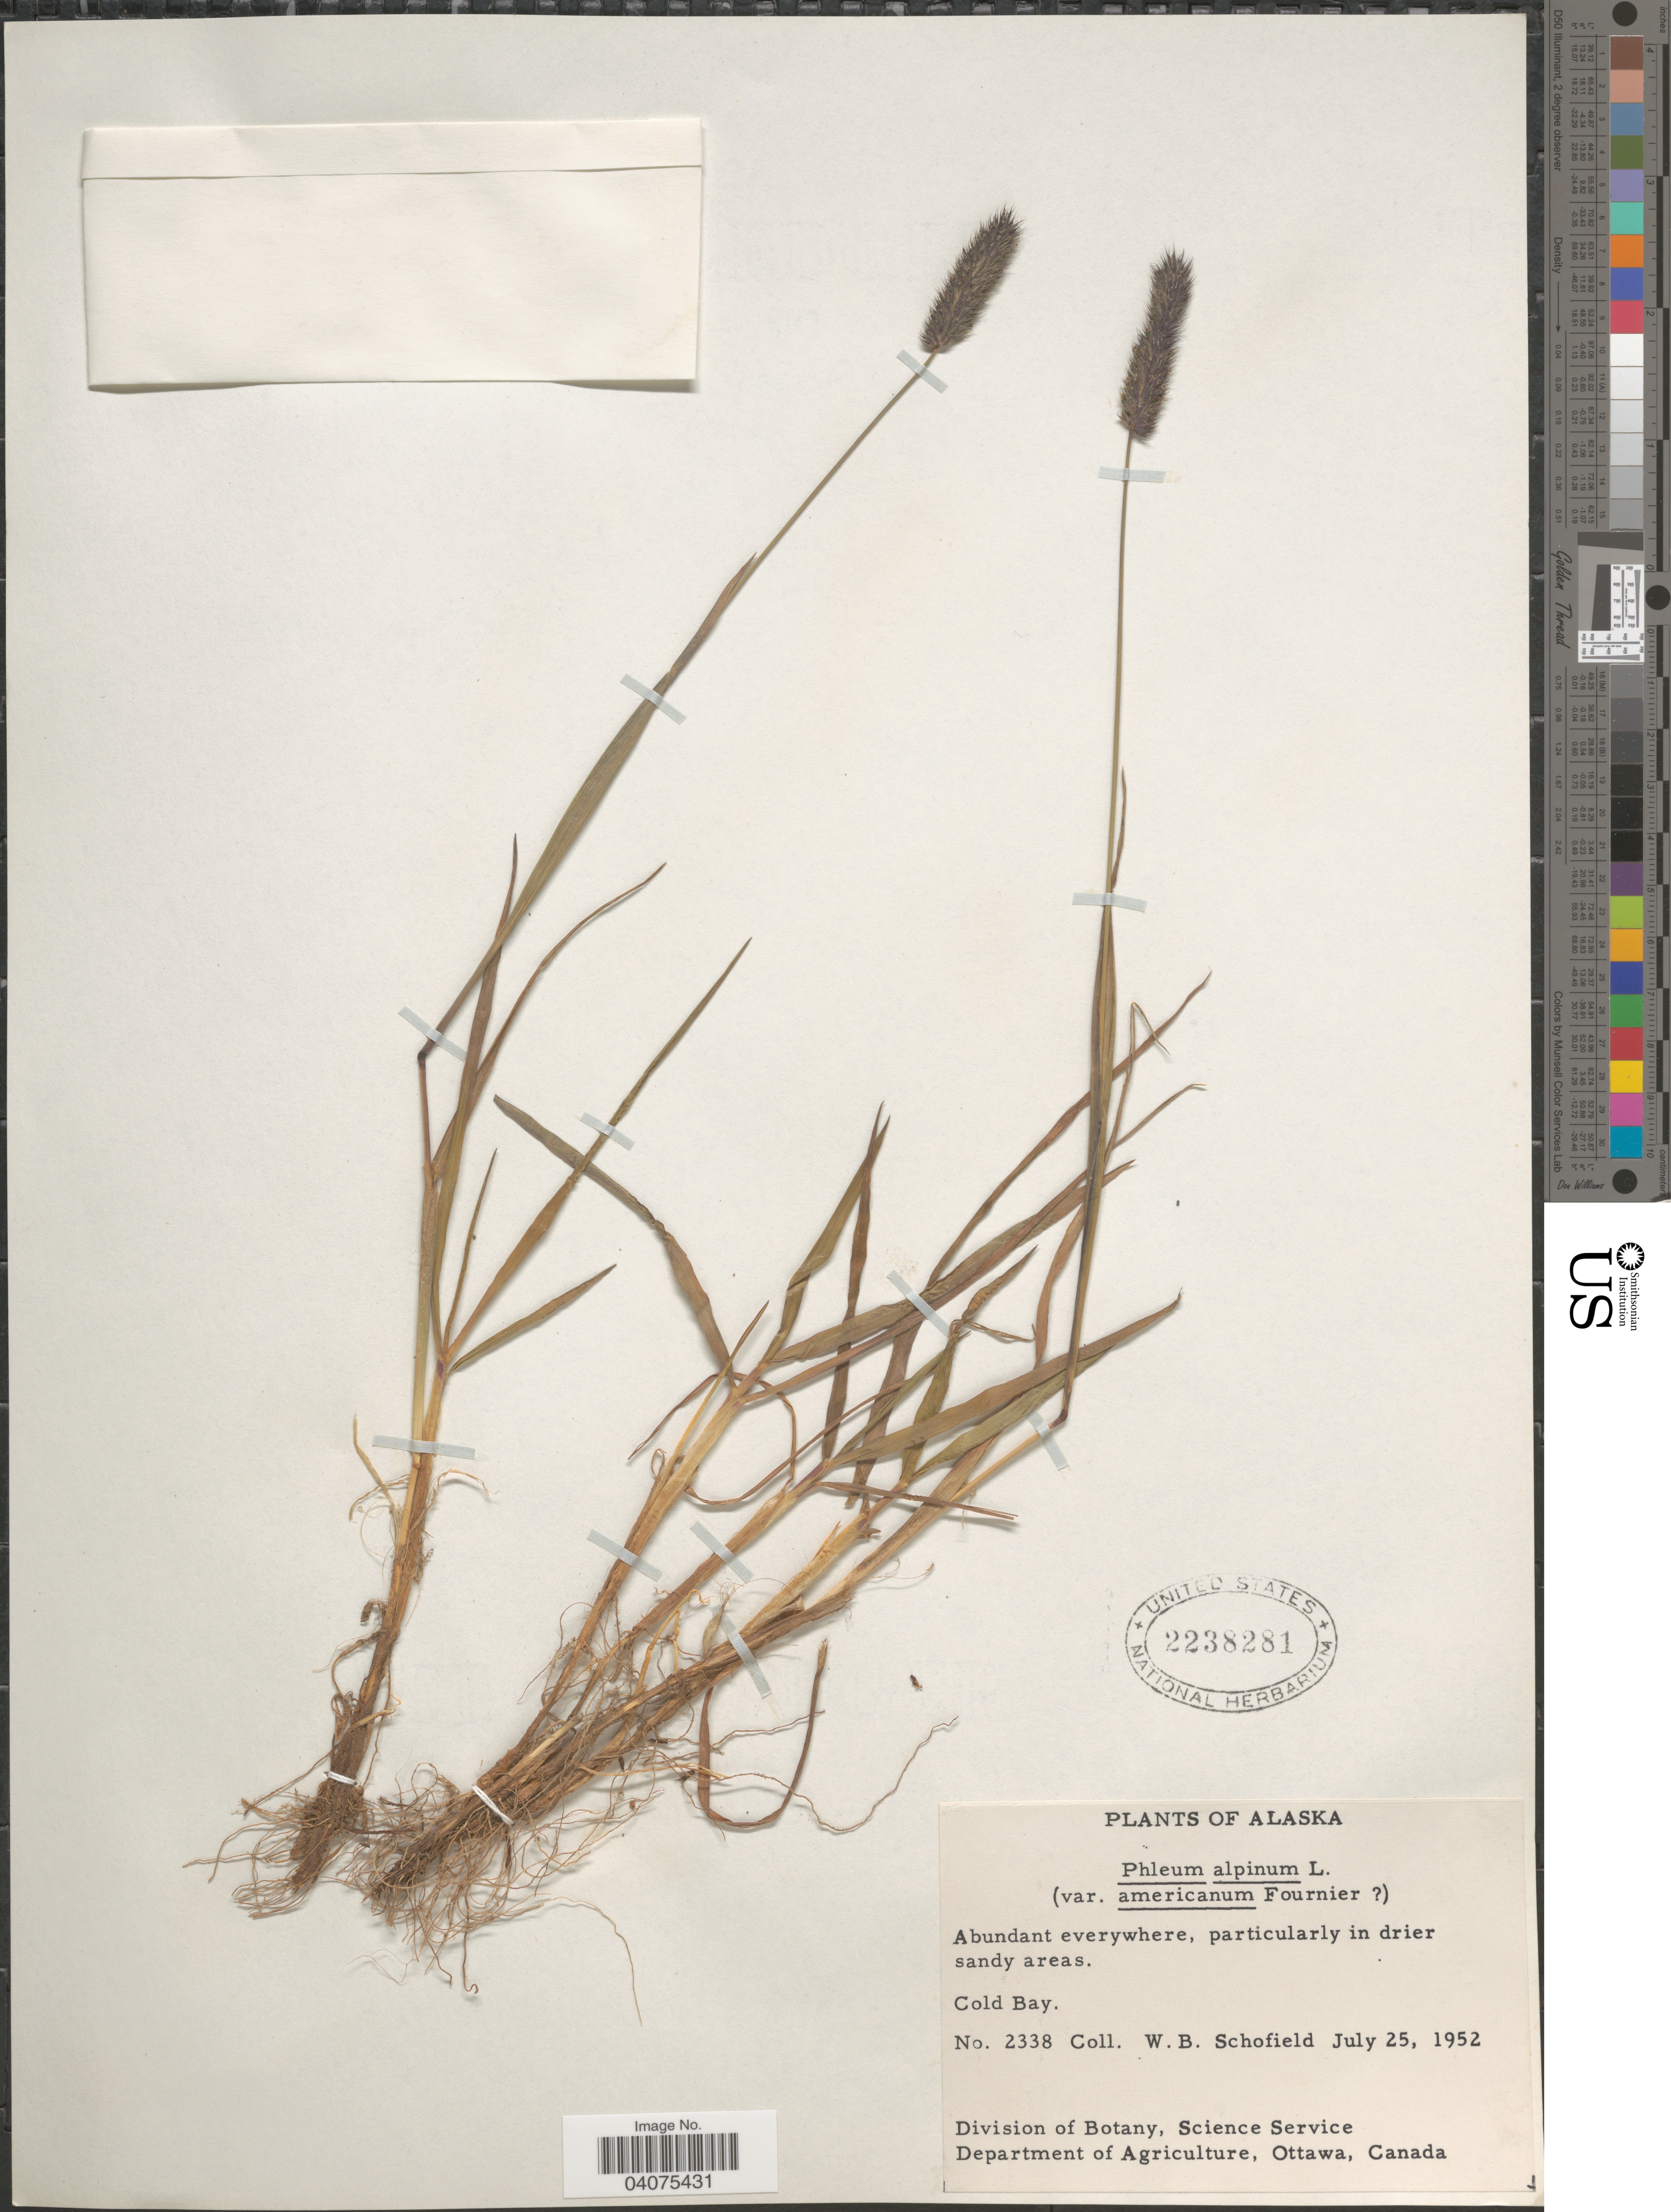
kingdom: Plantae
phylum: Tracheophyta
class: Liliopsida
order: Poales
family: Poaceae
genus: Phleum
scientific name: Phleum alpinum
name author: L.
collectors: W. Schofield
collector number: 2338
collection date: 1952-07-25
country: United States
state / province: Alaska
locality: Cold Bay.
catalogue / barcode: US 2238281